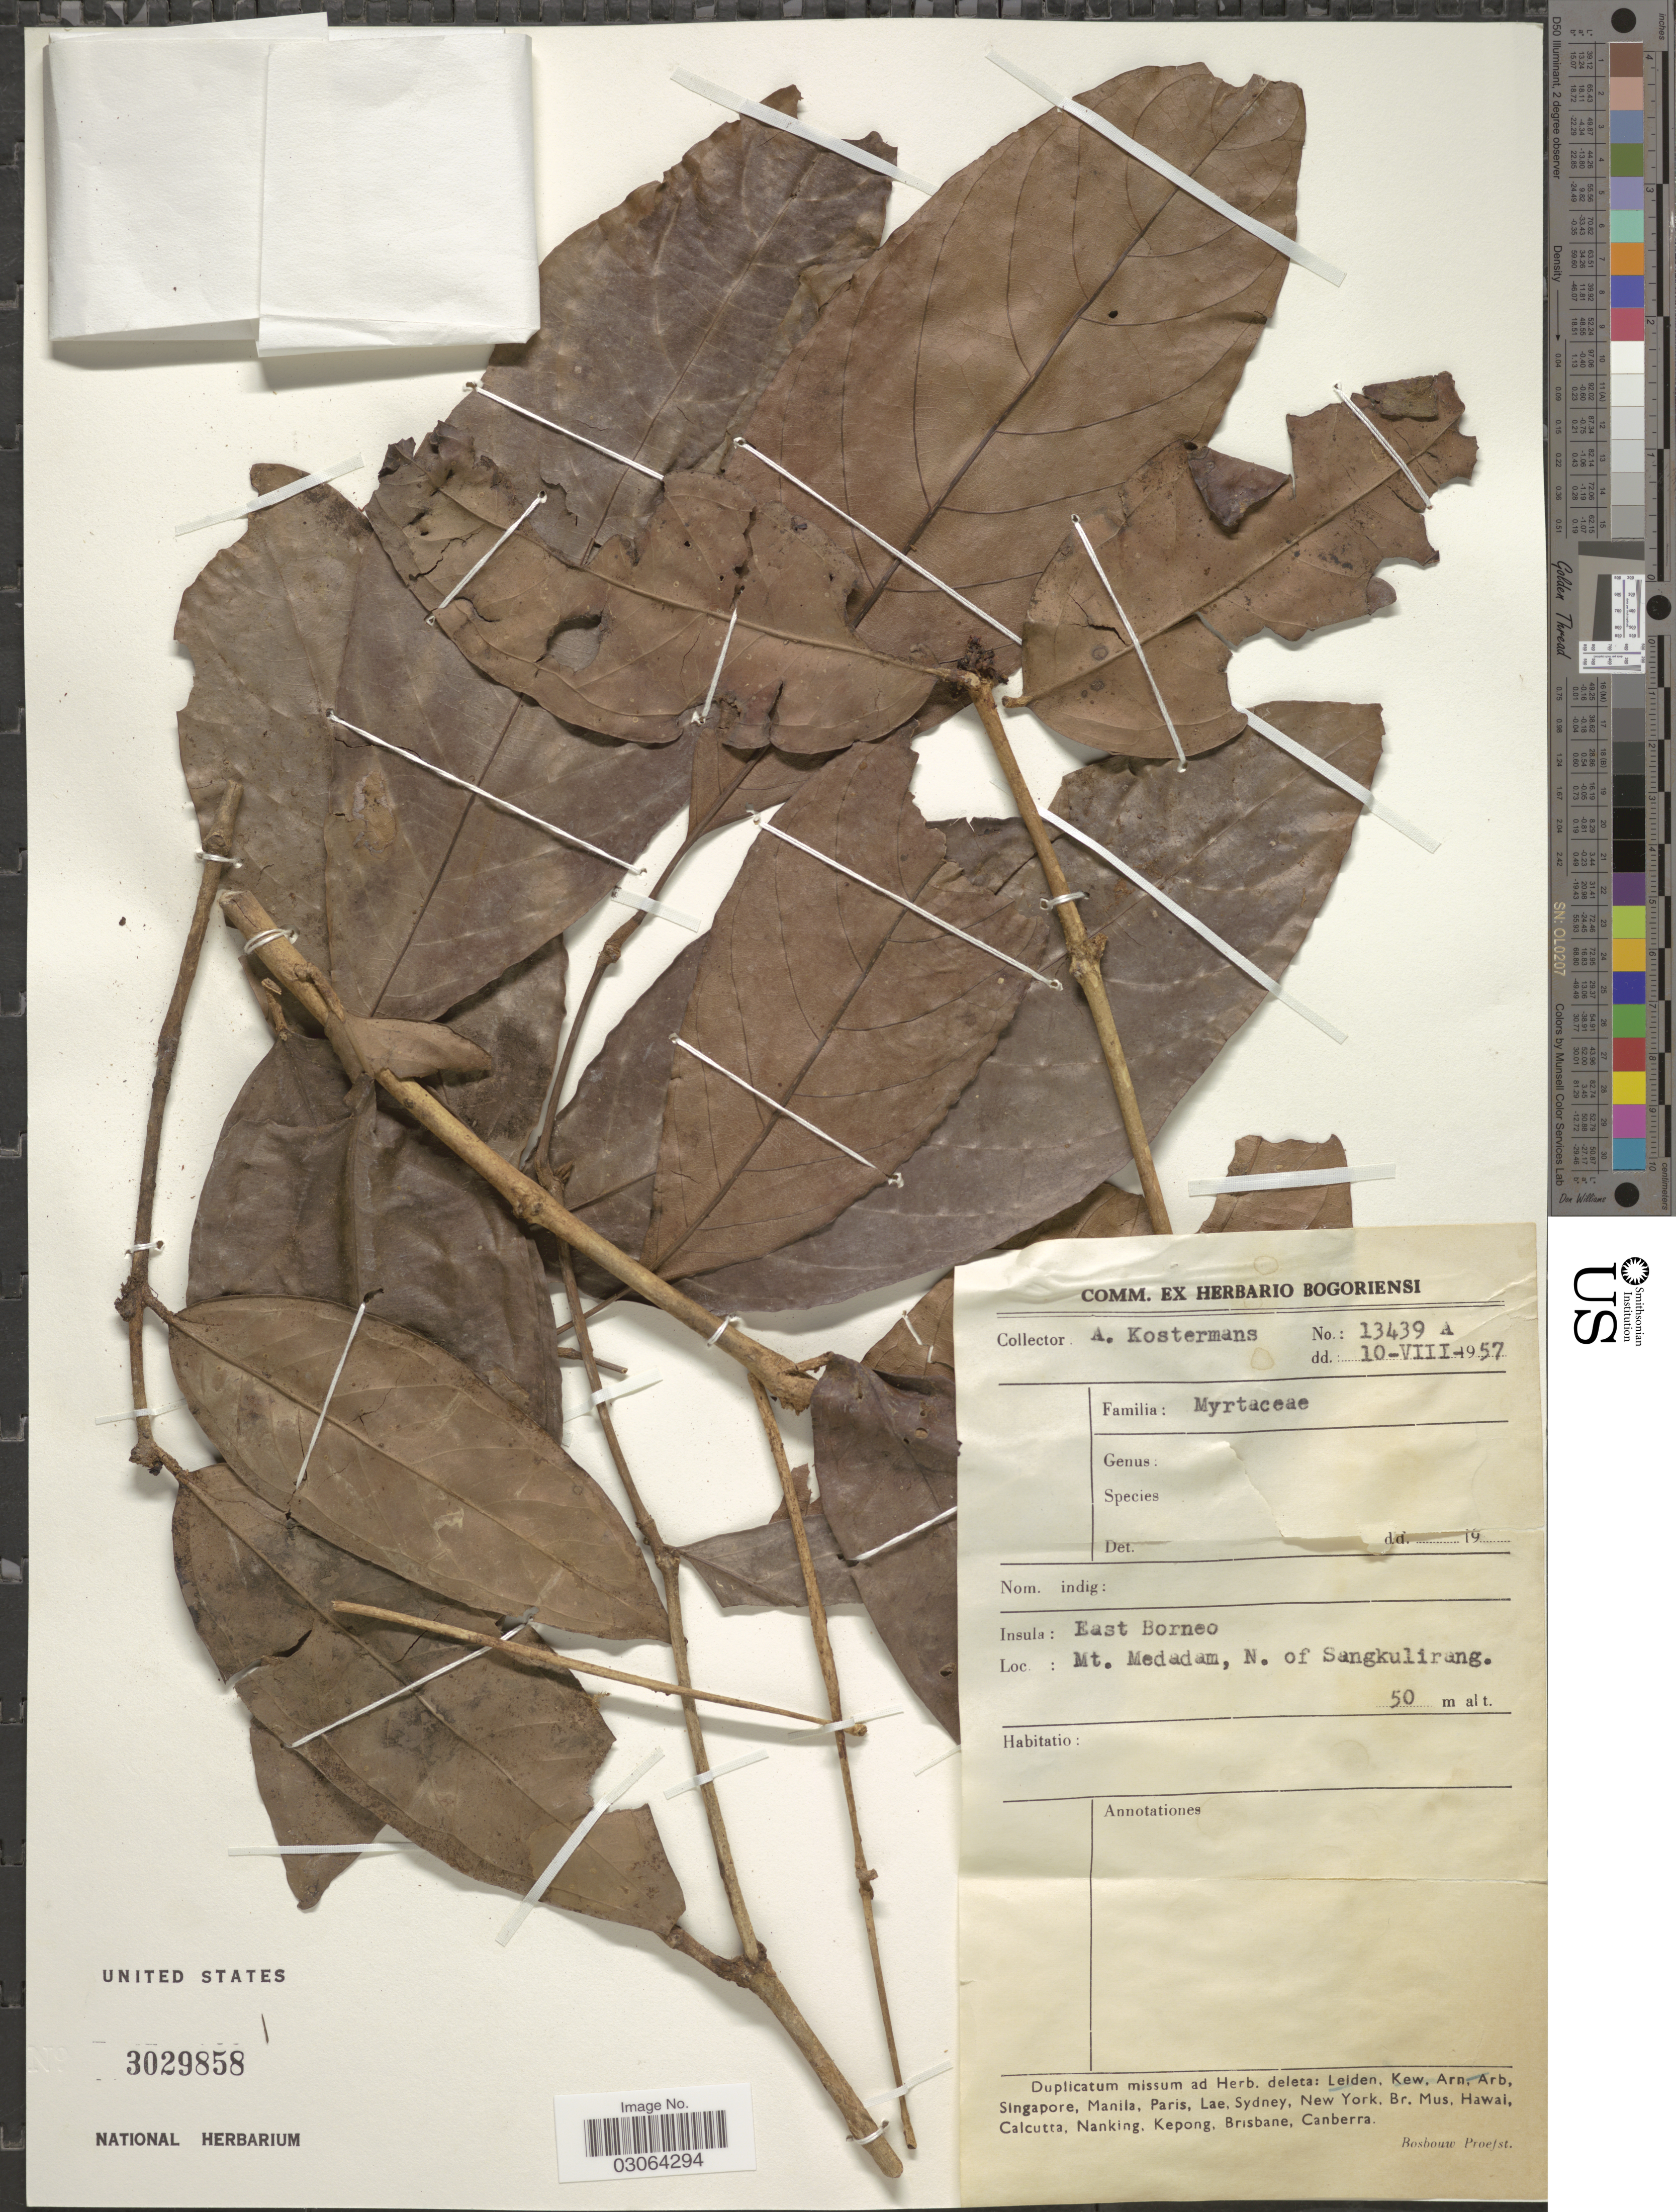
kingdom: Plantae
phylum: Tracheophyta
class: Magnoliopsida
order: Myrtales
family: Myrtaceae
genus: Syzygium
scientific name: Syzygium sp.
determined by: Strong, Mark T., (BOT), Smithsonian Institution - National Museum of Natural History (UNITED STATES)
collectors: A. J. G. Kostermans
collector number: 13439 A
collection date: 1957-08-10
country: Indonesia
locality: East Borneo, Mt. Medadam, N. of Sangkulirang.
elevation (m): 50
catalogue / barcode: US 3029858